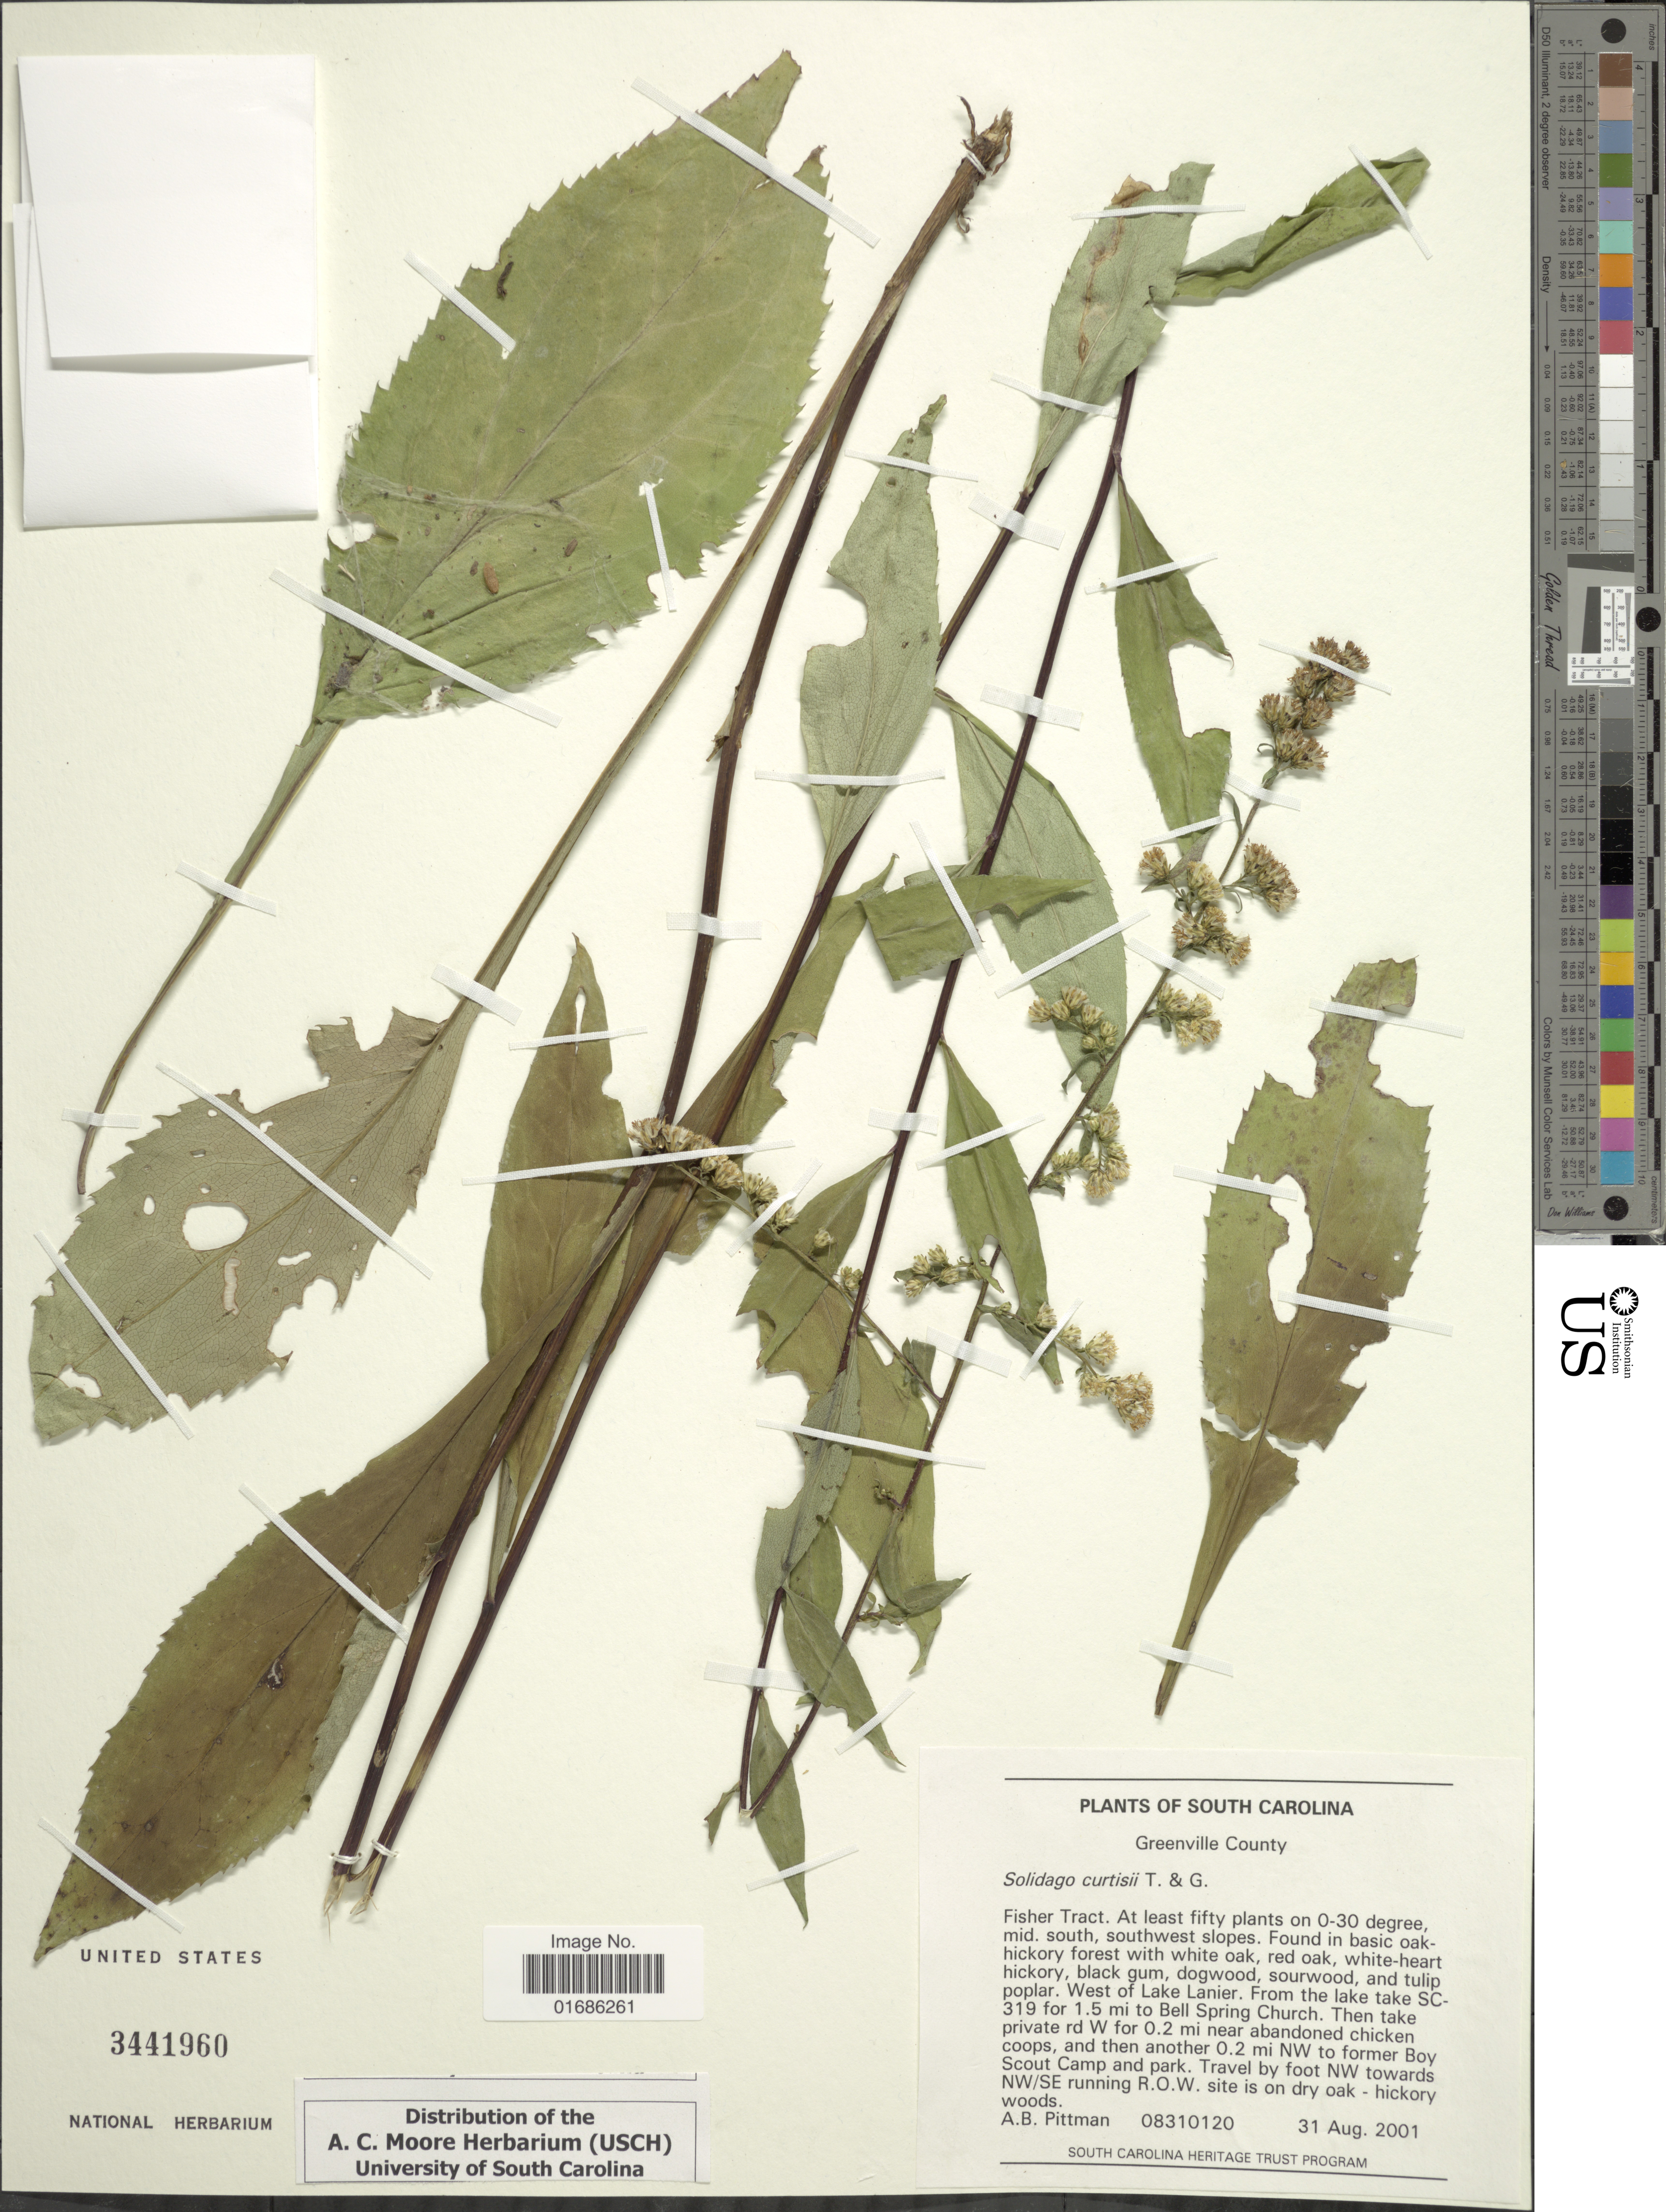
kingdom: Plantae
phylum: Tracheophyta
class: Magnoliopsida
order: Asterales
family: Asteraceae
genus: Solidago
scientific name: Solidago curtisii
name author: Torr. & A. Gray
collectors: A. B. Pittman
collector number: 08310120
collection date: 2001-08-31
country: United States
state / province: South Carolina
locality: Greenville County. West of Lake Lanier. From the lake SC-319 for 1.5 mi to Bell Spring Church. Then take private rd W for 0.2 mi near abandoned chicken coops, and then another 0.2 mi NW to former Boy Scout Camp and park. TRavel by boot NW towards NW/SE running R.O.W. site is on dry oak - hickory woods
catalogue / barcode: US 3441960